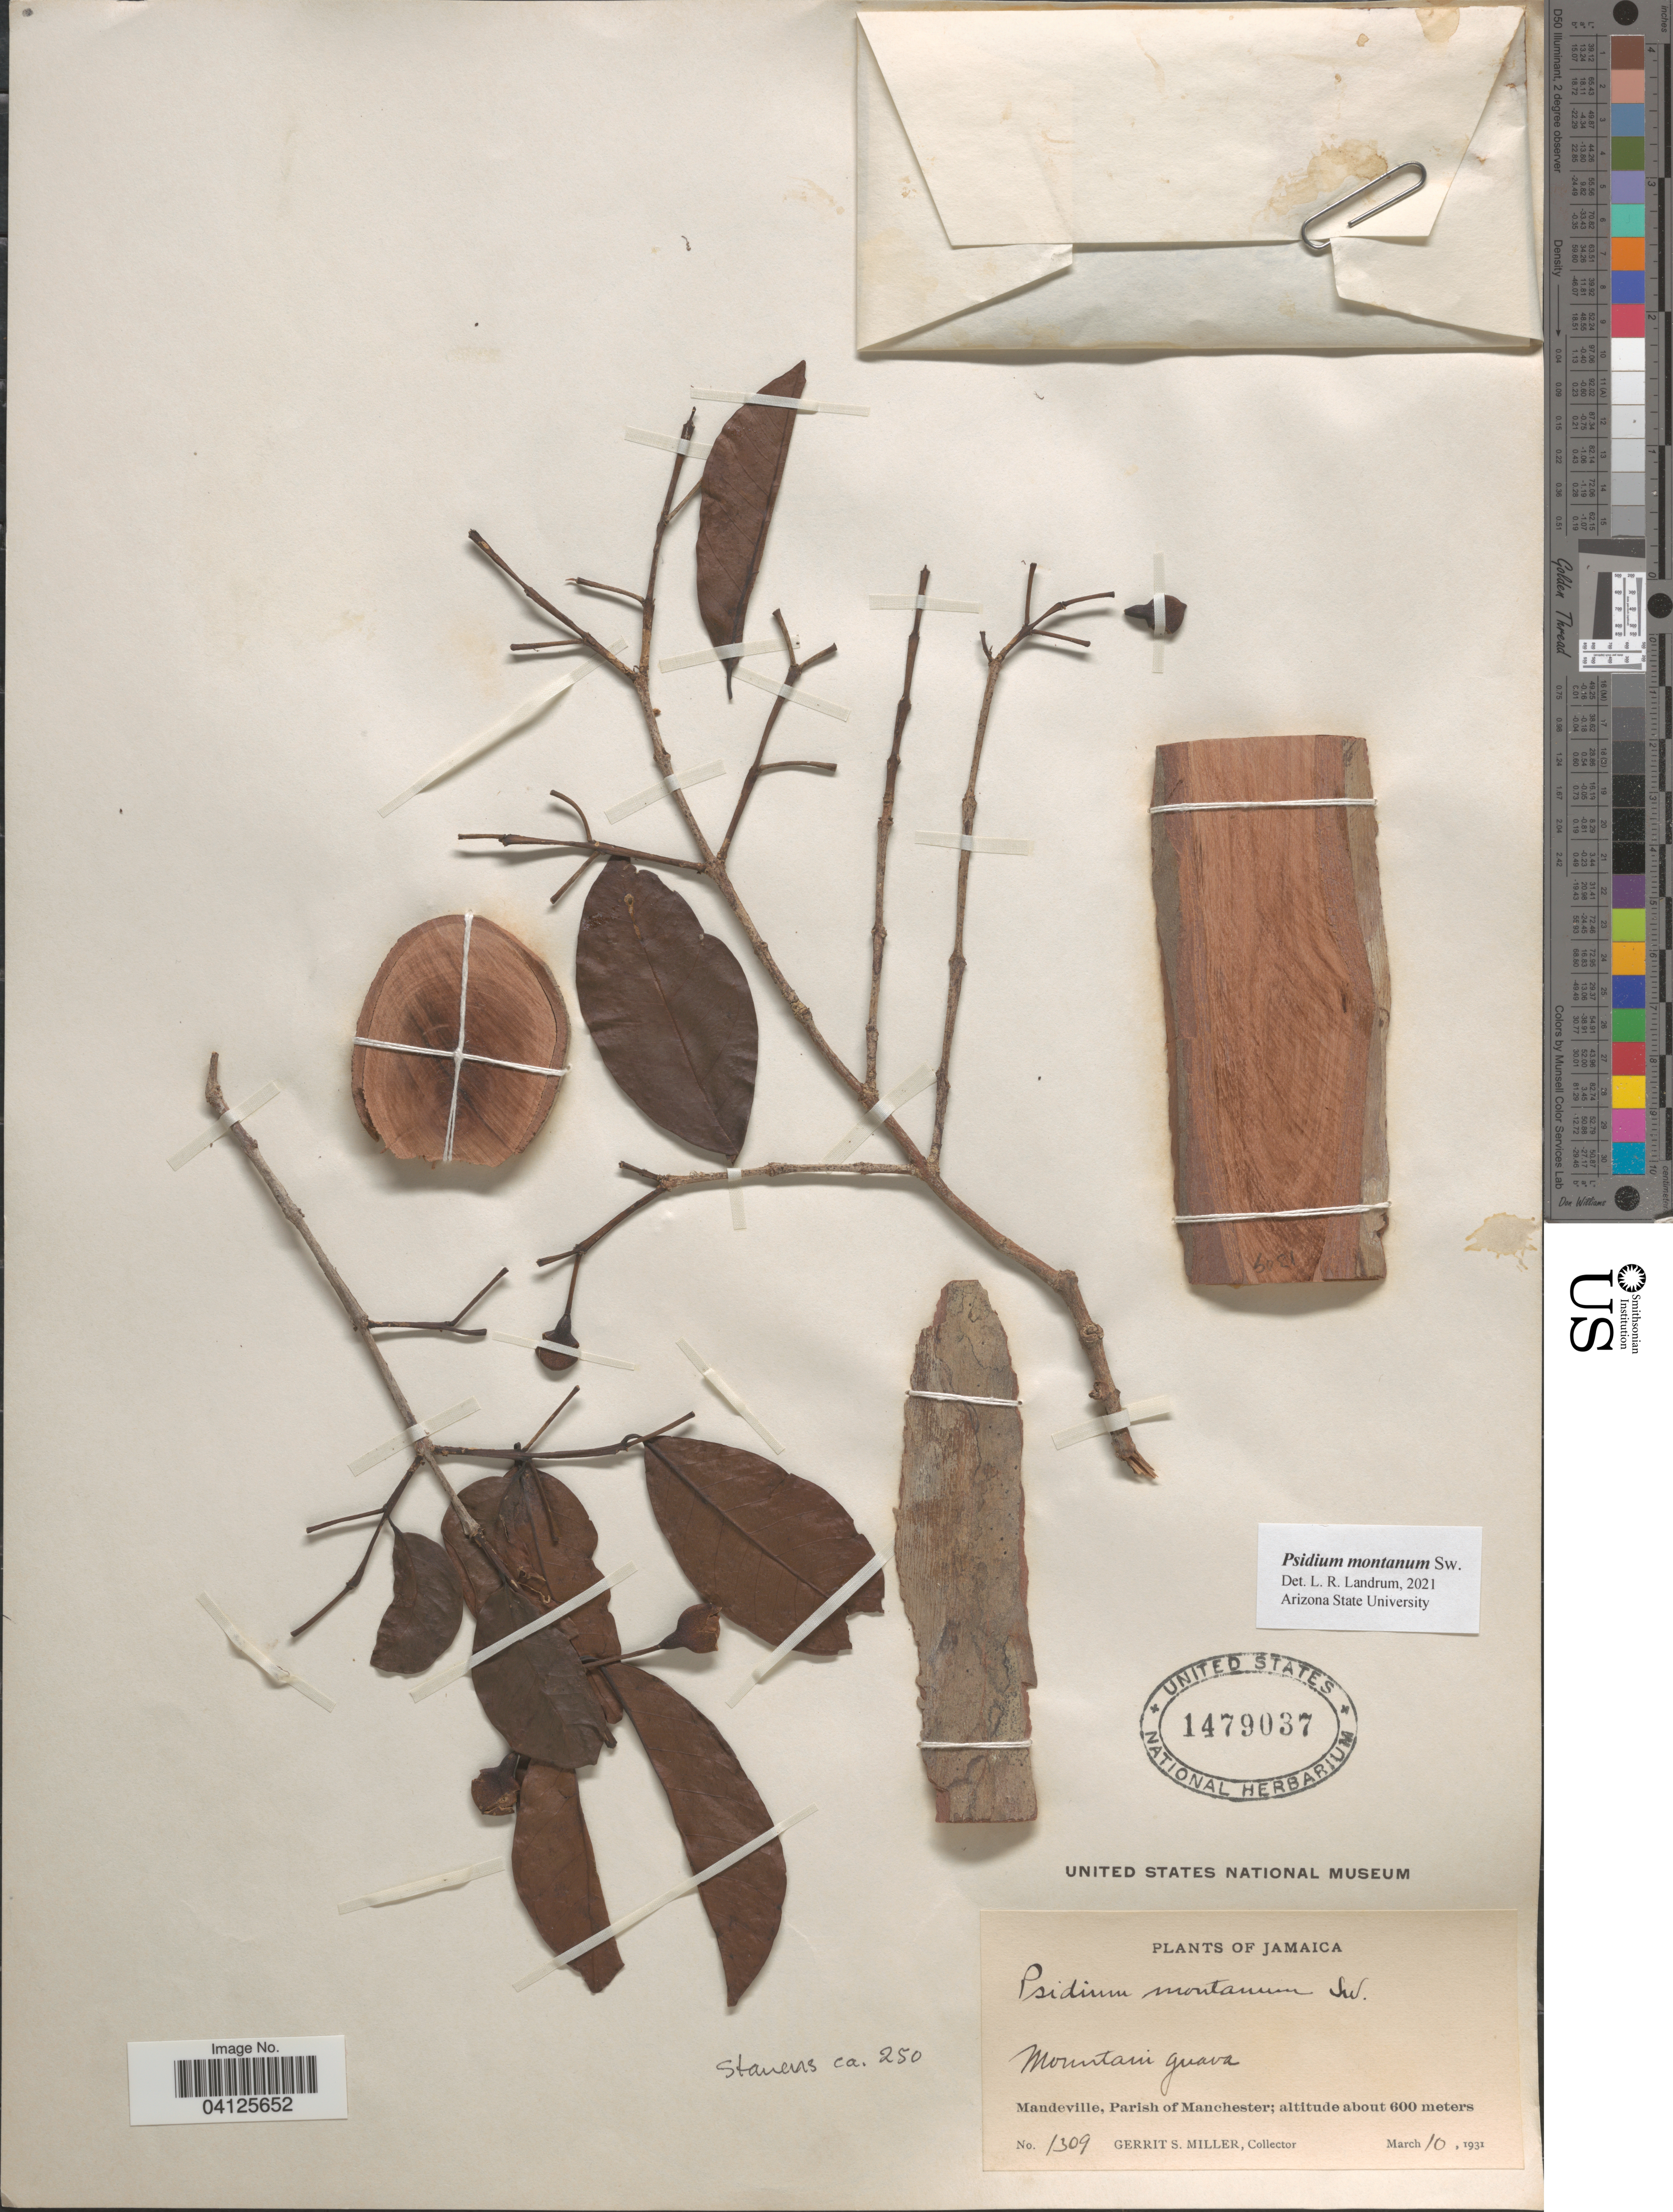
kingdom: Plantae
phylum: Tracheophyta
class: Magnoliopsida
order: Myrtales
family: Myrtaceae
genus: Psidium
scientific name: Psidium montanum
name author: Sw.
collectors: G. S. Miller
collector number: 1309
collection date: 1931-03-10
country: Jamaica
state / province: Manchester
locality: Mandeville, Parish of Manchester.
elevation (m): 600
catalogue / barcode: US 1479037